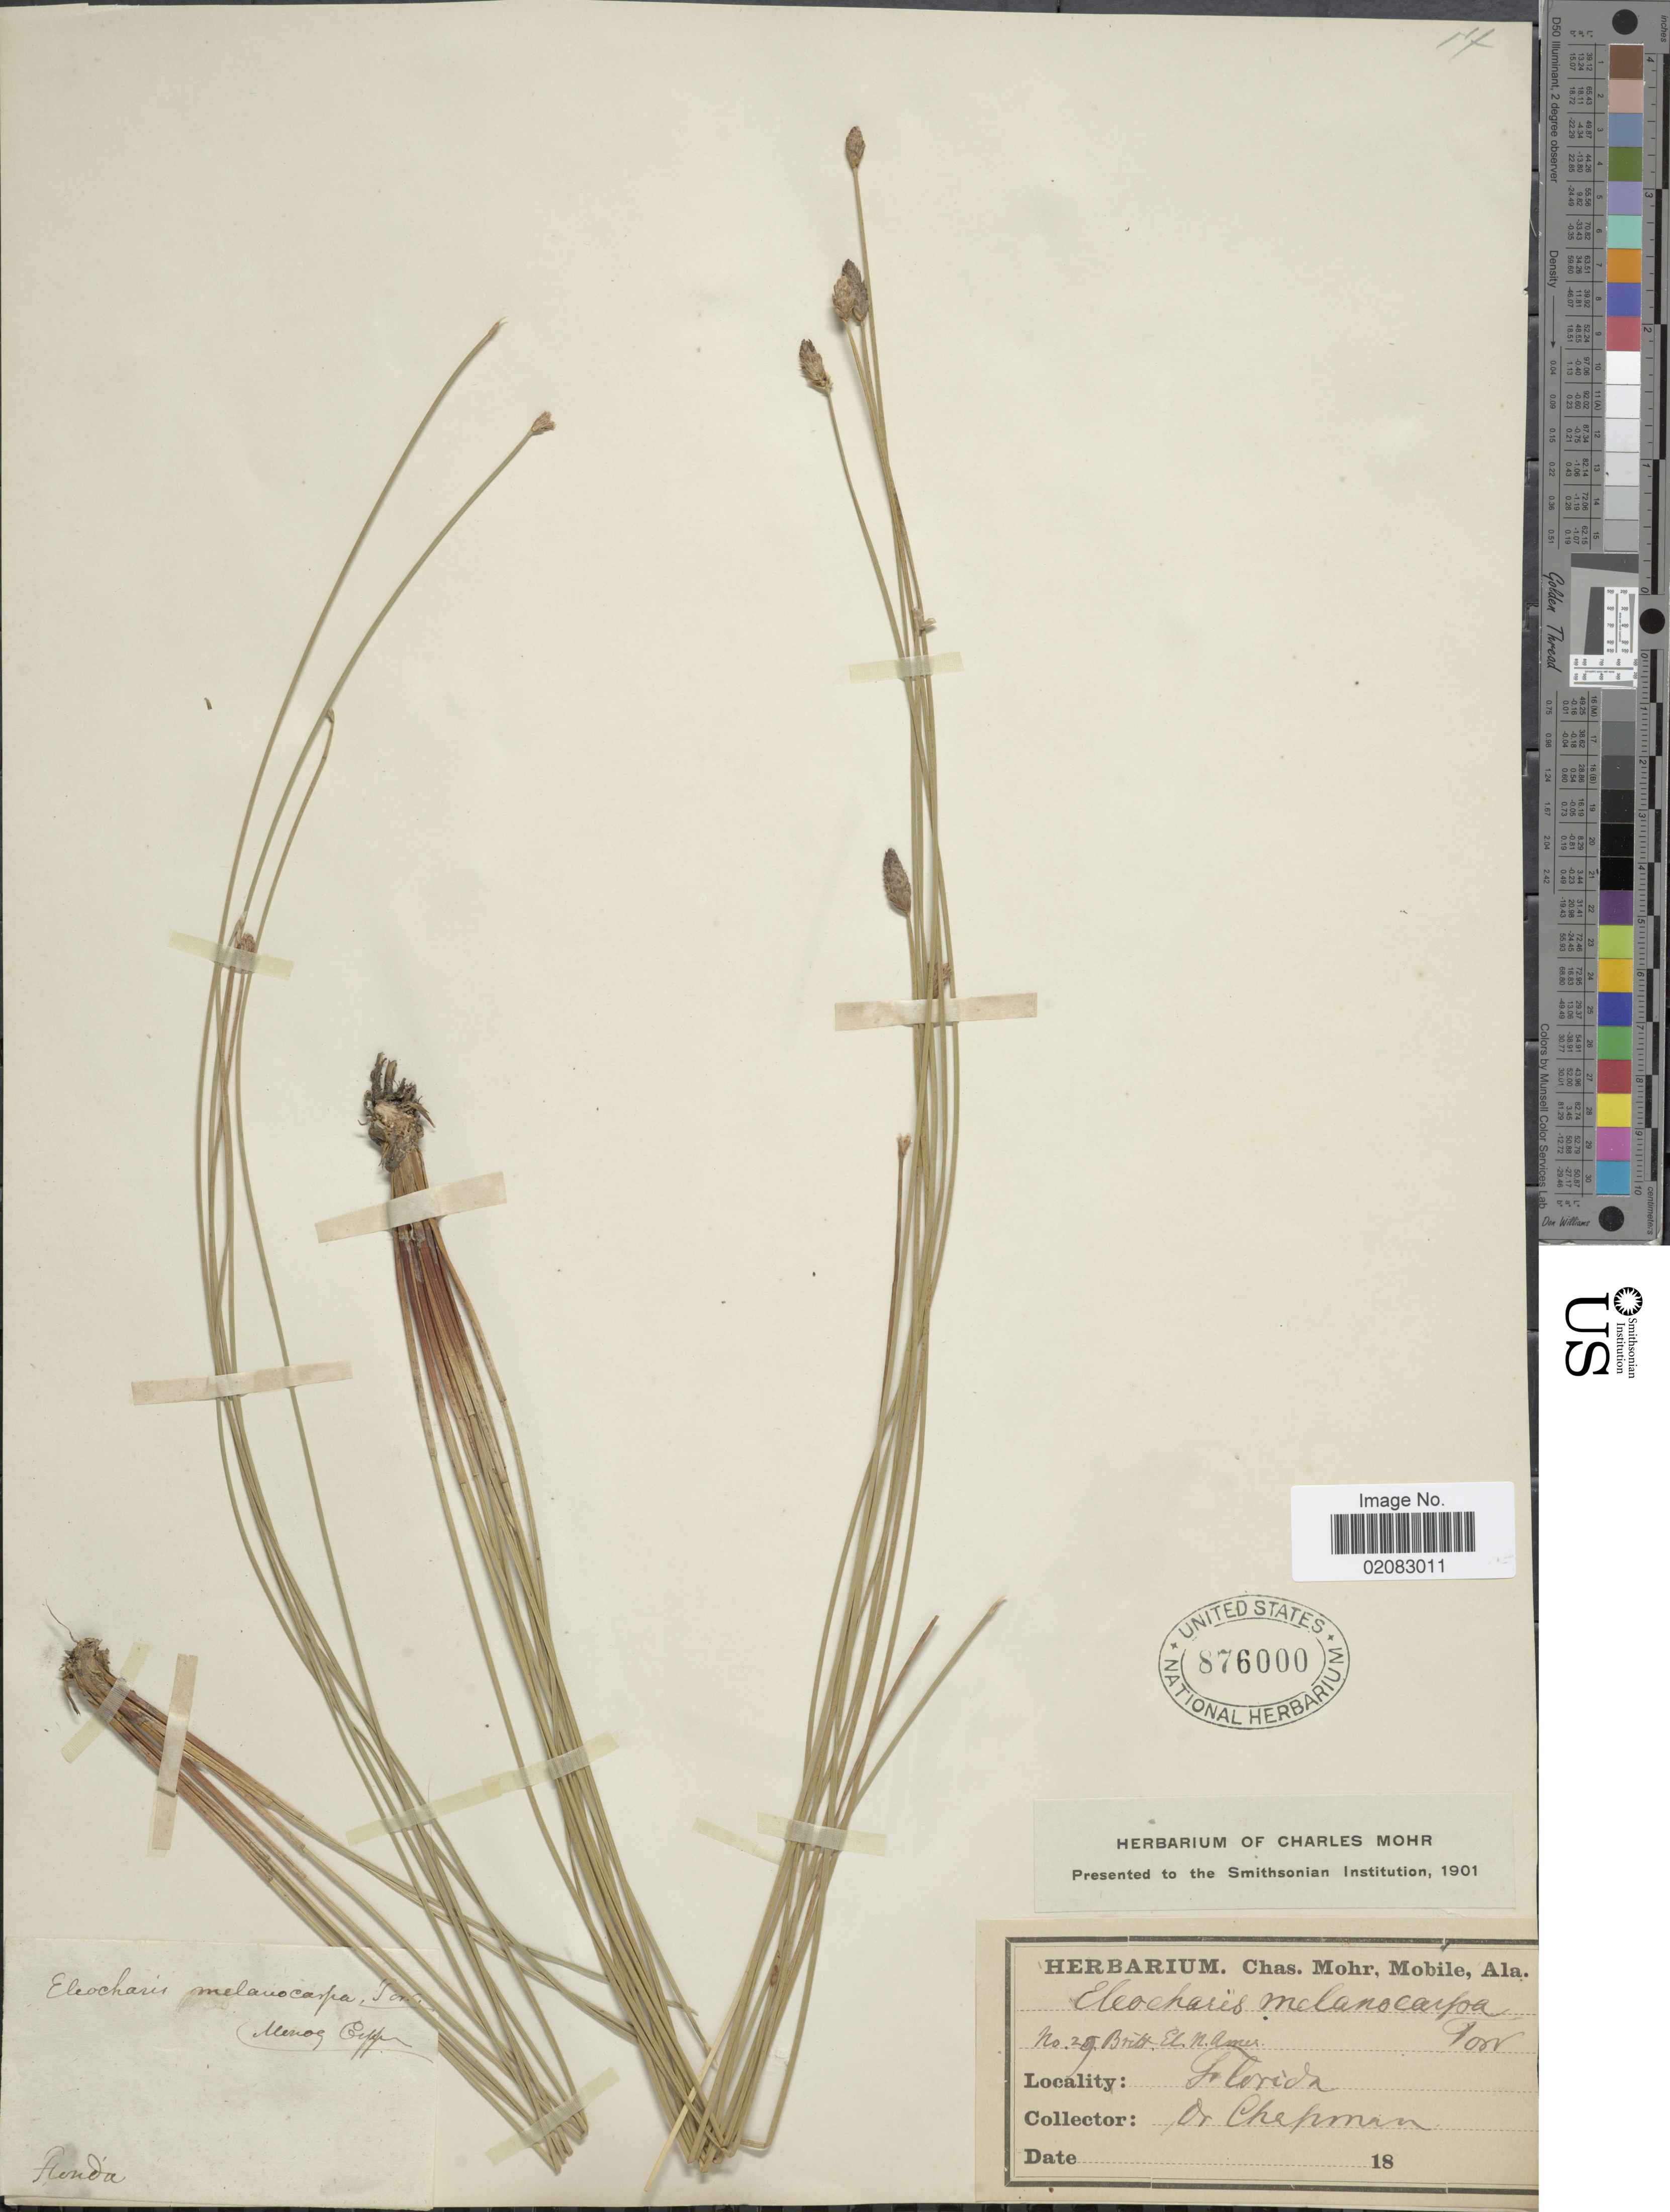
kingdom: Plantae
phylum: Tracheophyta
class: Liliopsida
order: Poales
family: Cyperaceae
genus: Eleocharis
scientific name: Eleocharis melanocarpa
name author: Torr.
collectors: A. Chapman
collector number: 29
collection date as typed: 18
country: United States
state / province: Florida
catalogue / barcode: US 876000